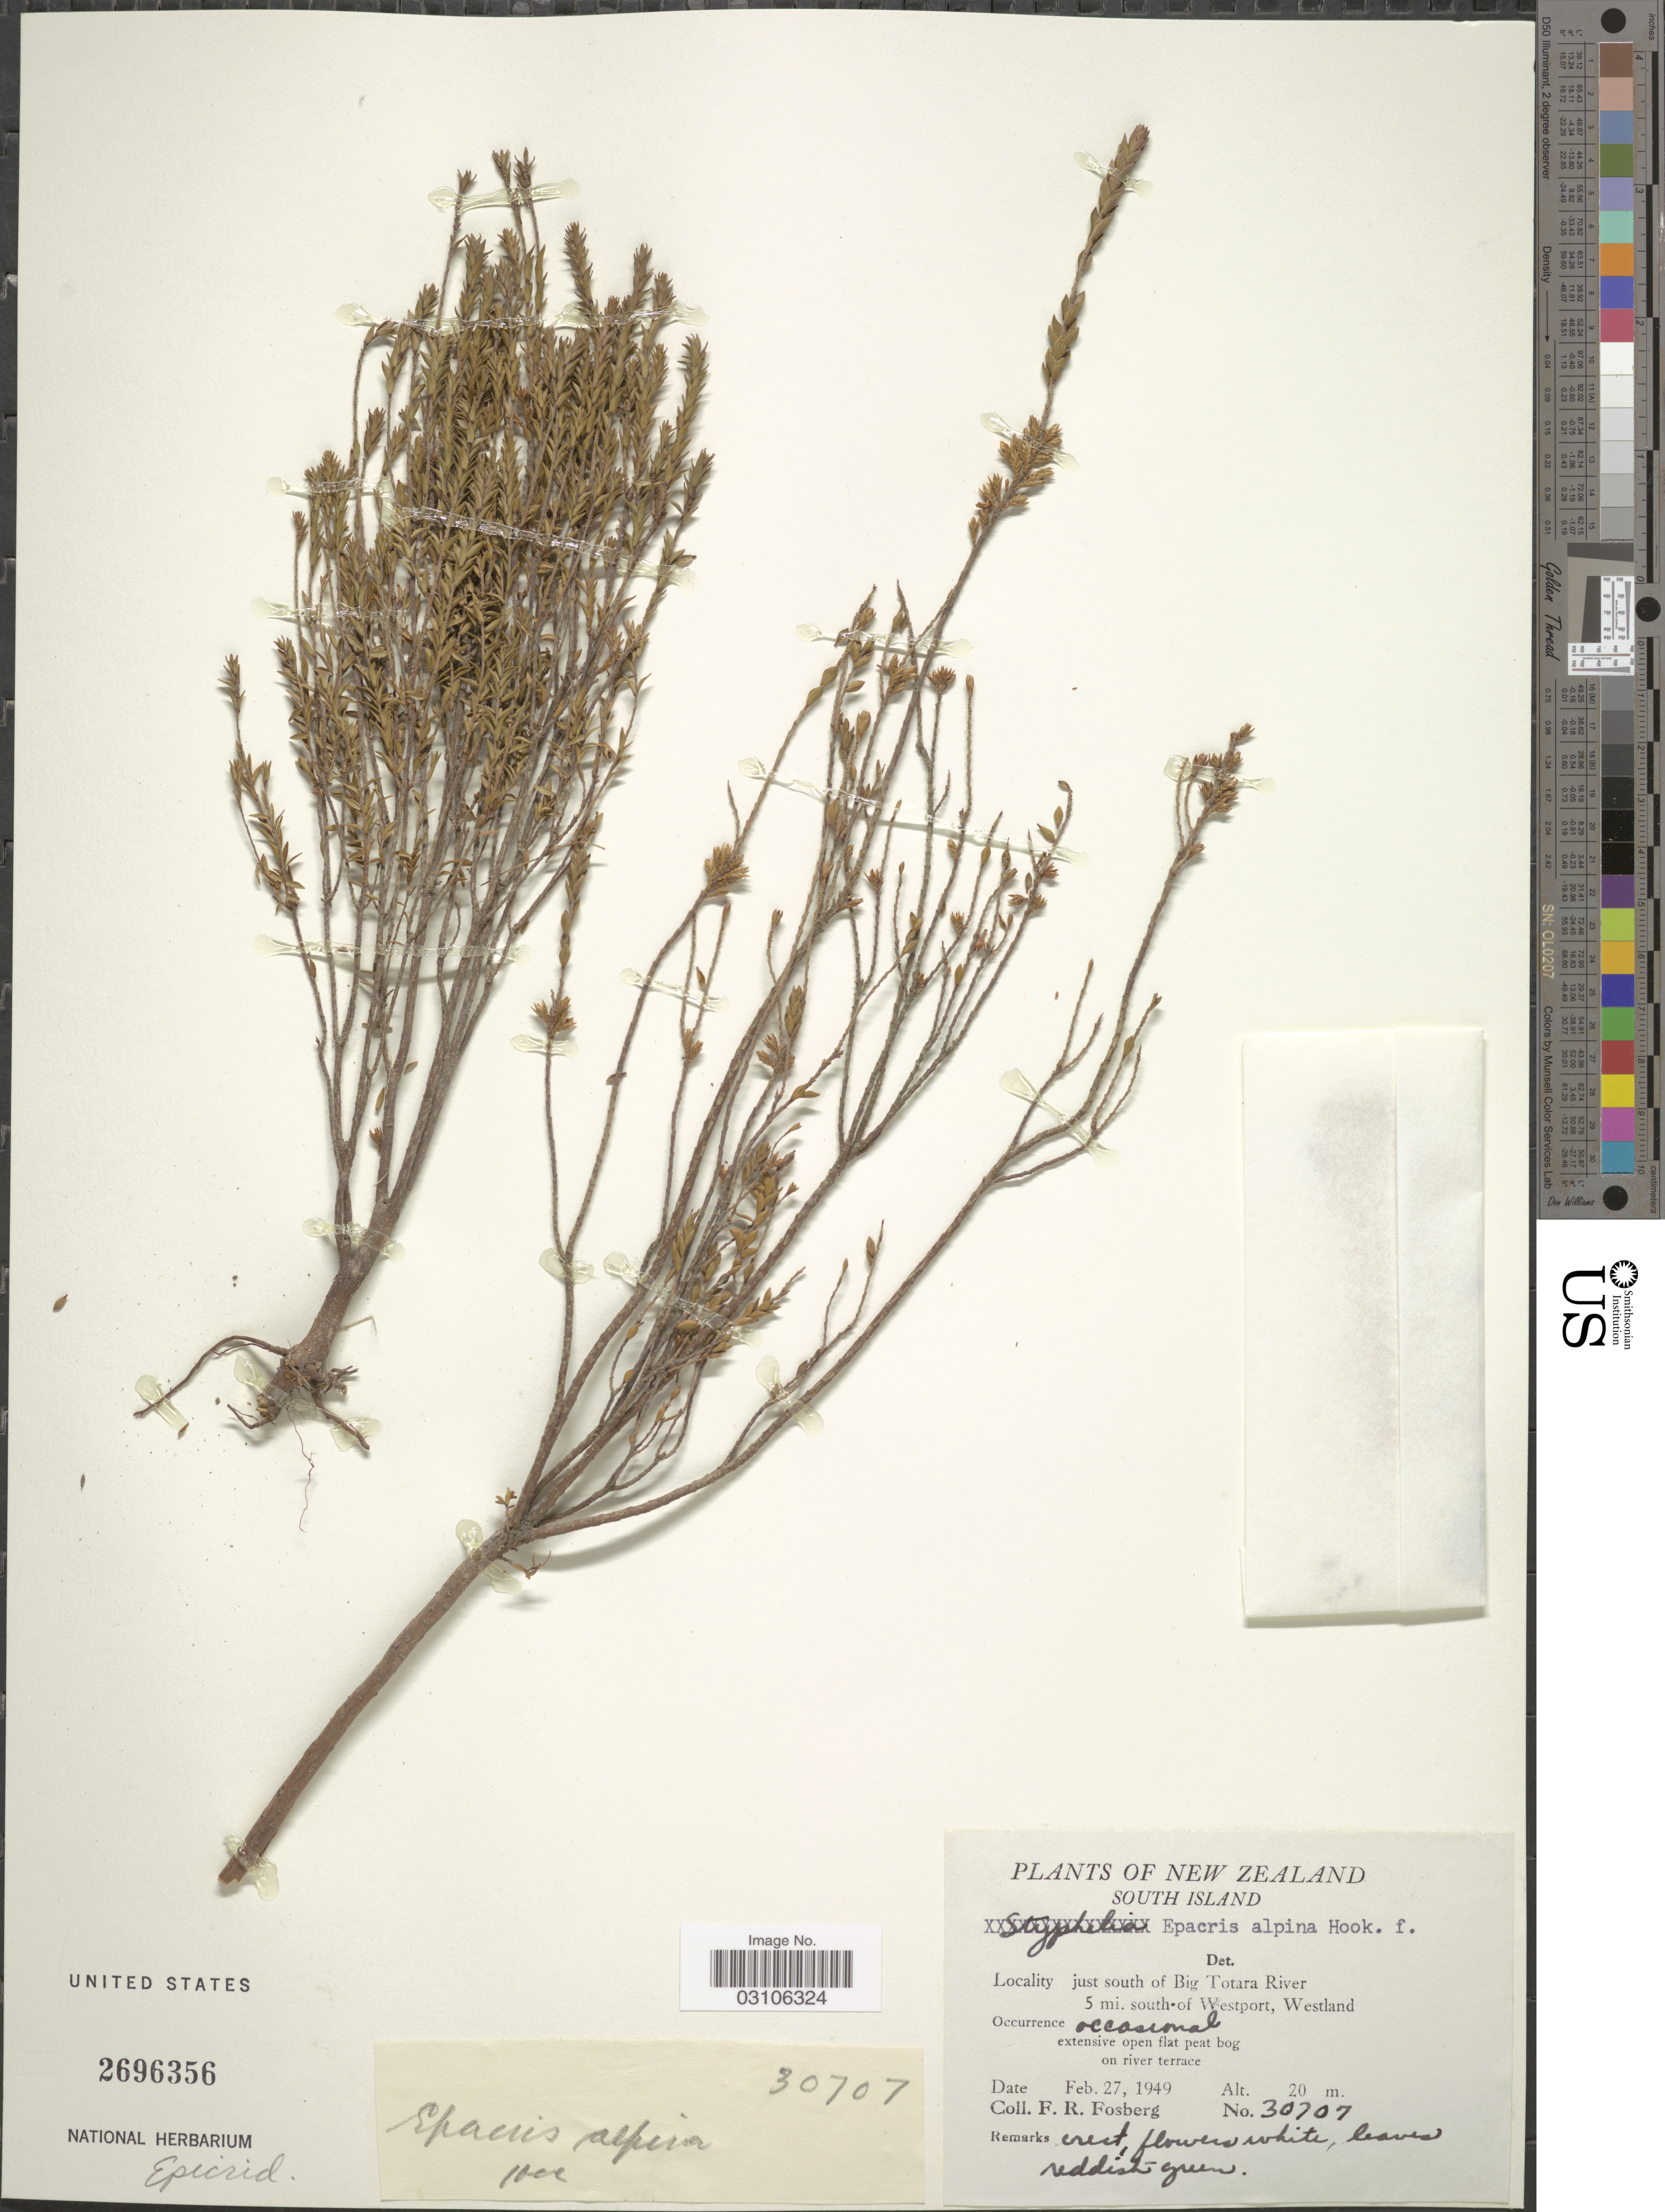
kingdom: Plantae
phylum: Tracheophyta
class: Magnoliopsida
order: Ericales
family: Ericaceae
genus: Epacris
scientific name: Epacris alpina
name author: Hook. f.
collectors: F. R. Fosberg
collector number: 30707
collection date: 1949-02-27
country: New Zealand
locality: South Island, just south of Big Totara River 5 mi. south of Westport, Westland.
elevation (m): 20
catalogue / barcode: US 2696356